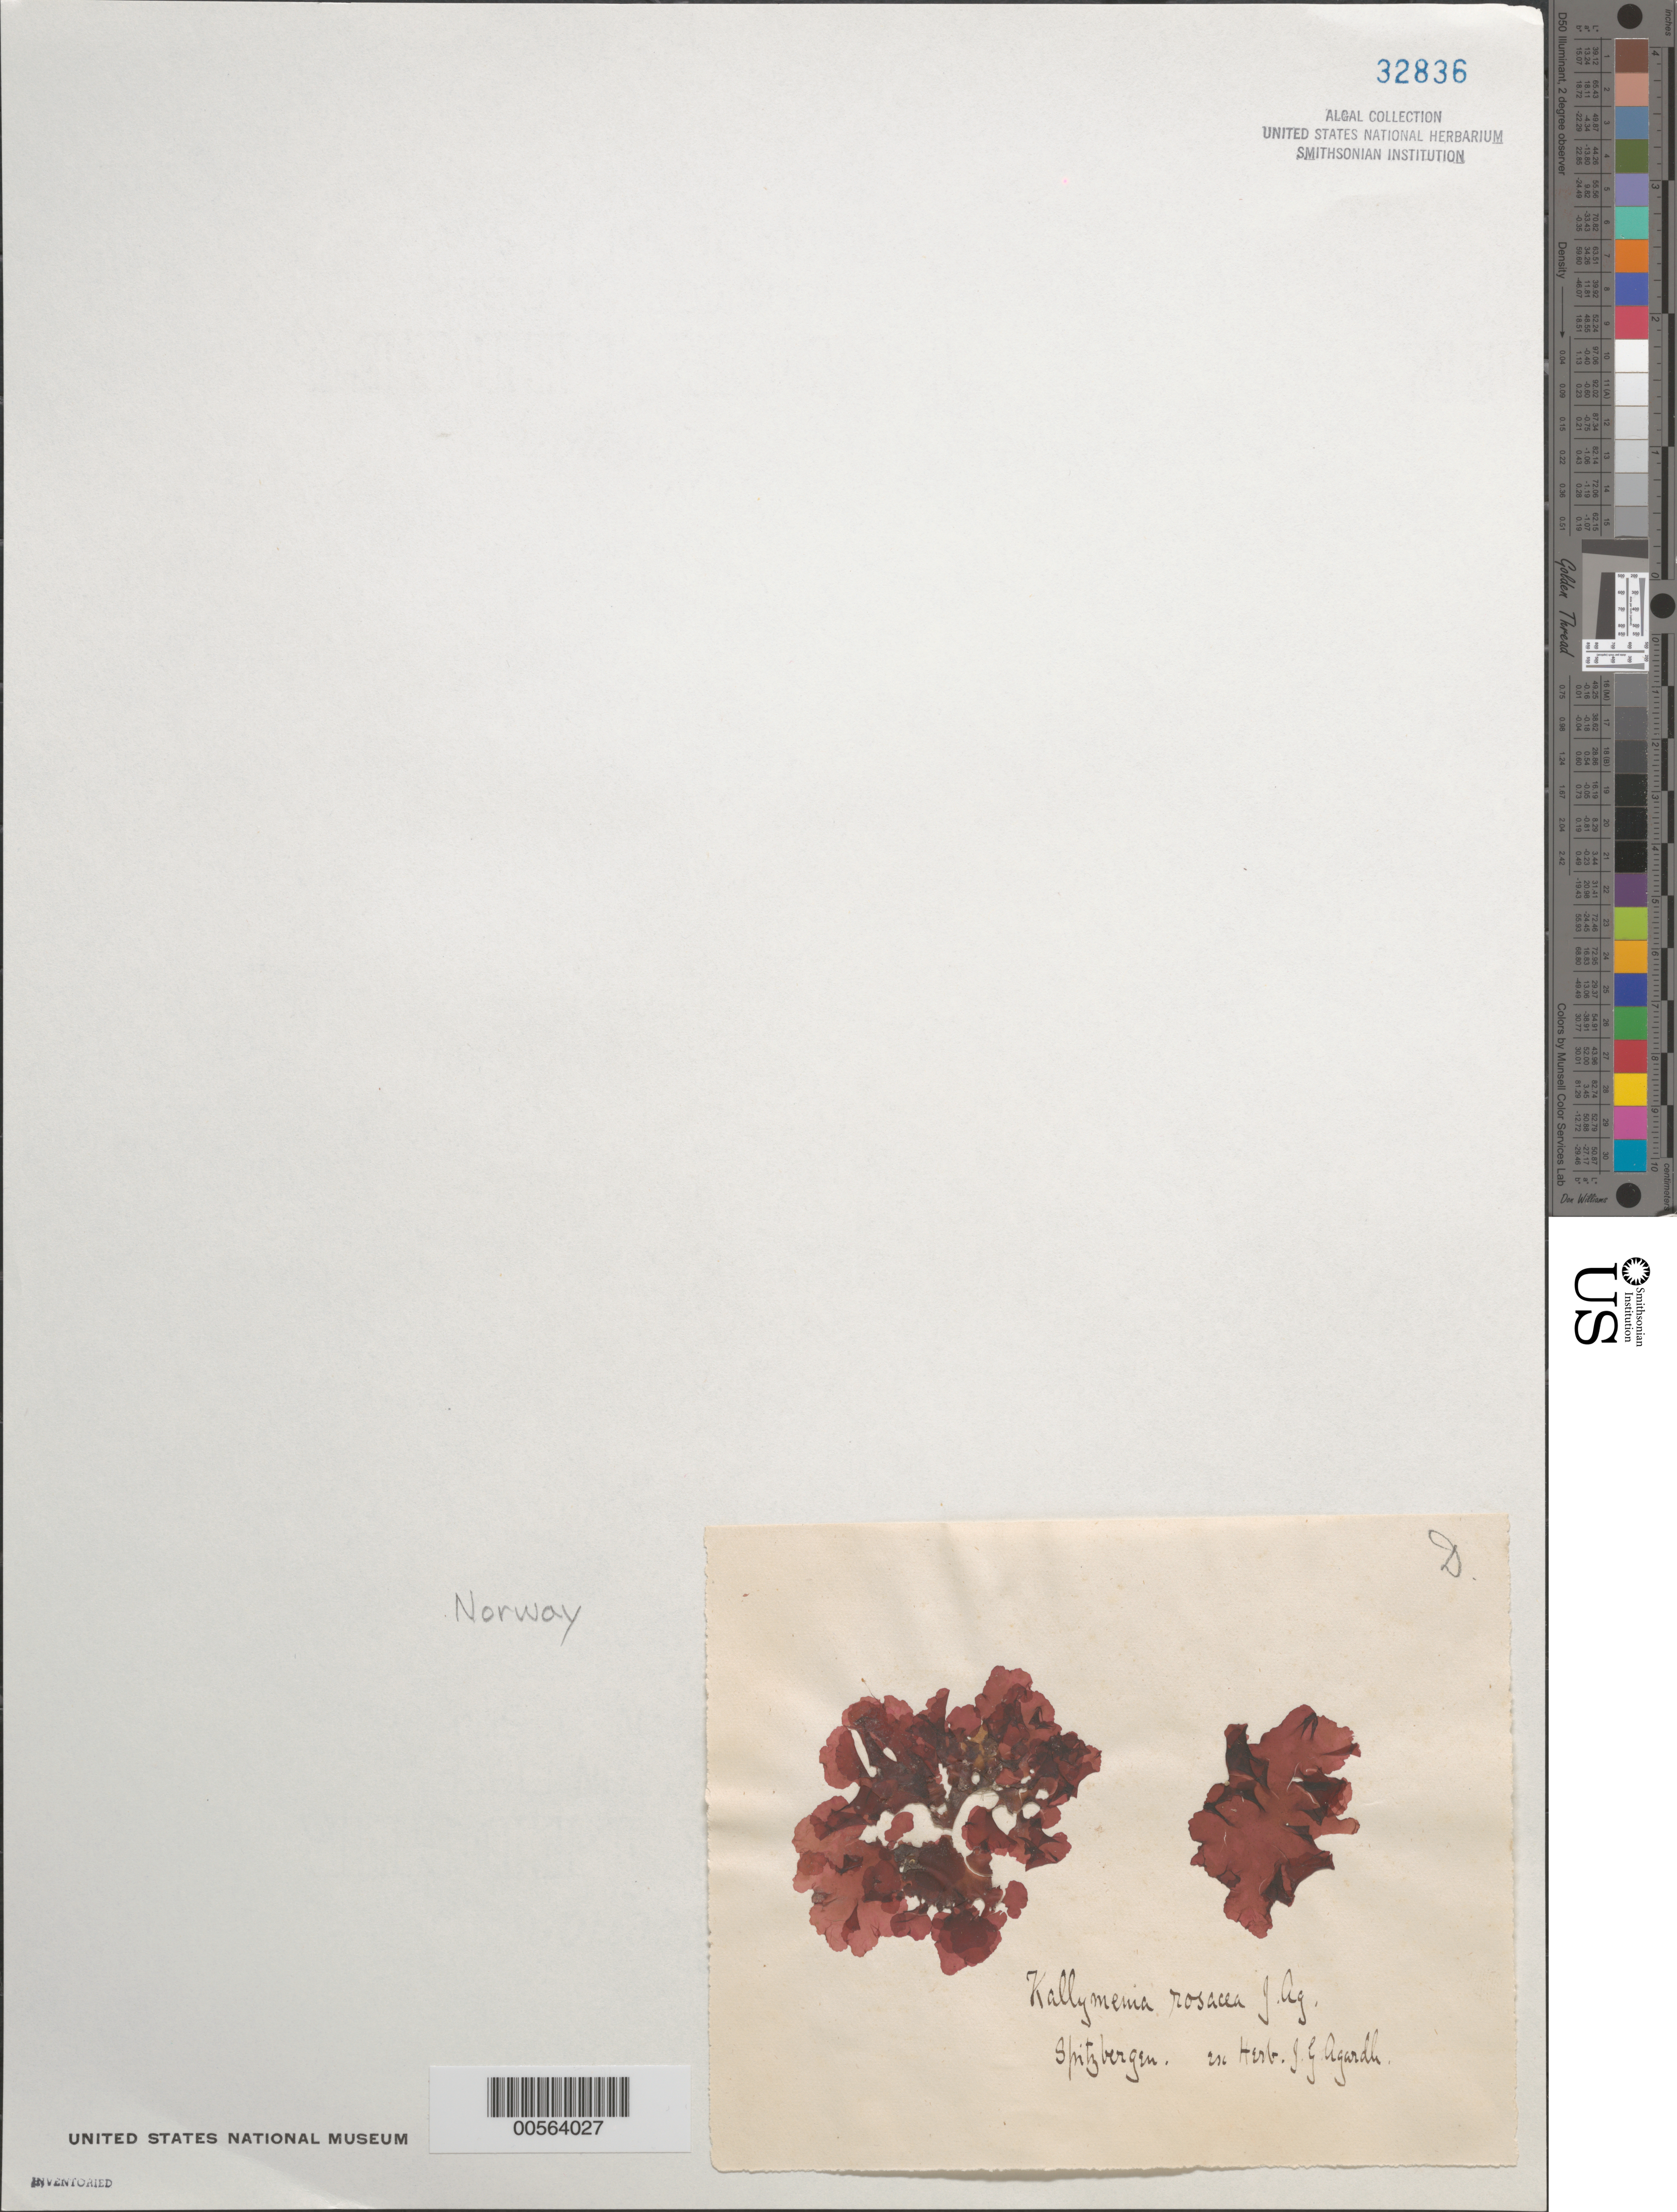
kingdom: Plantae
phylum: Rhodophyta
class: Florideophyceae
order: Gigartinales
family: Furcellariaceae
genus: Turnerella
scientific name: Turnerella pennyi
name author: (Harv.) F. Schmitz in Rosenv.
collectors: J. Agardh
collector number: D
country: Norway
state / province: Svalbard and Jan Mayen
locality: Spitsbergen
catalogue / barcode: US 32836